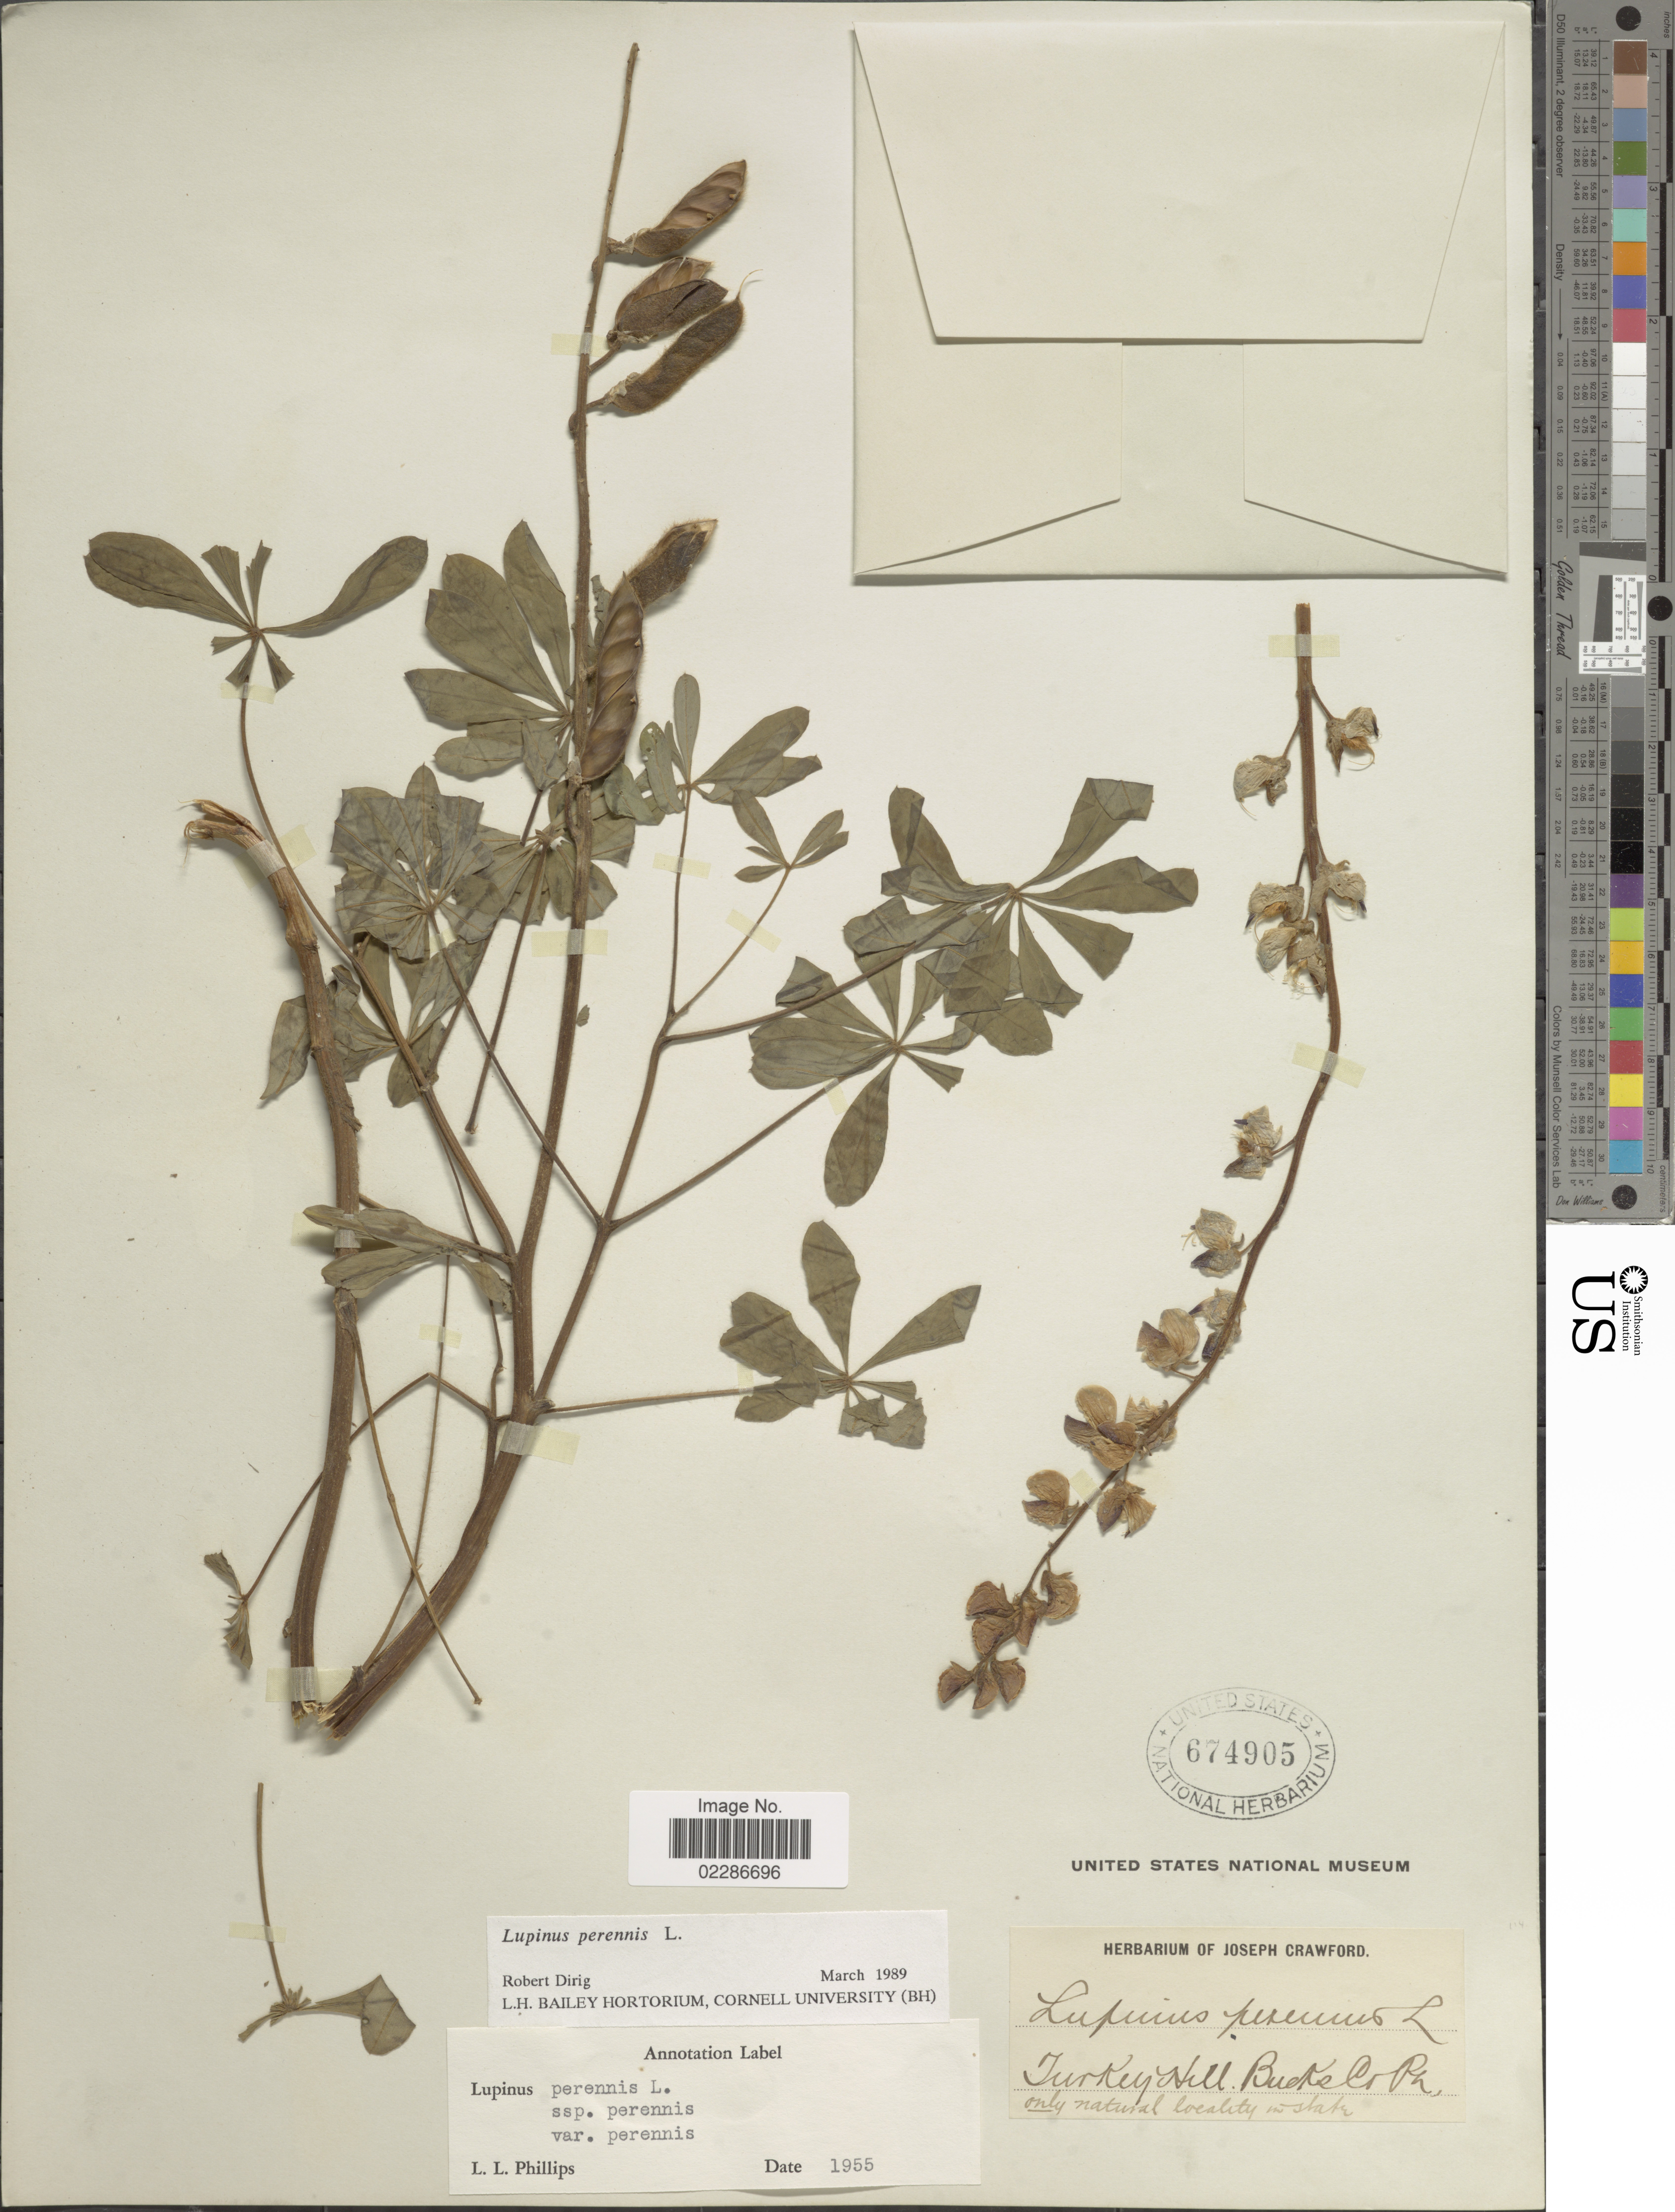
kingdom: Plantae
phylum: Tracheophyta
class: Magnoliopsida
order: Fabales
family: Fabaceae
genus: Lupinus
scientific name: Lupinus perennis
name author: L.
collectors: ex herb. Joseph Crawford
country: United States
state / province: Pennsylvania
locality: Turkey Hill, Bucke Cr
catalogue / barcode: US 674905